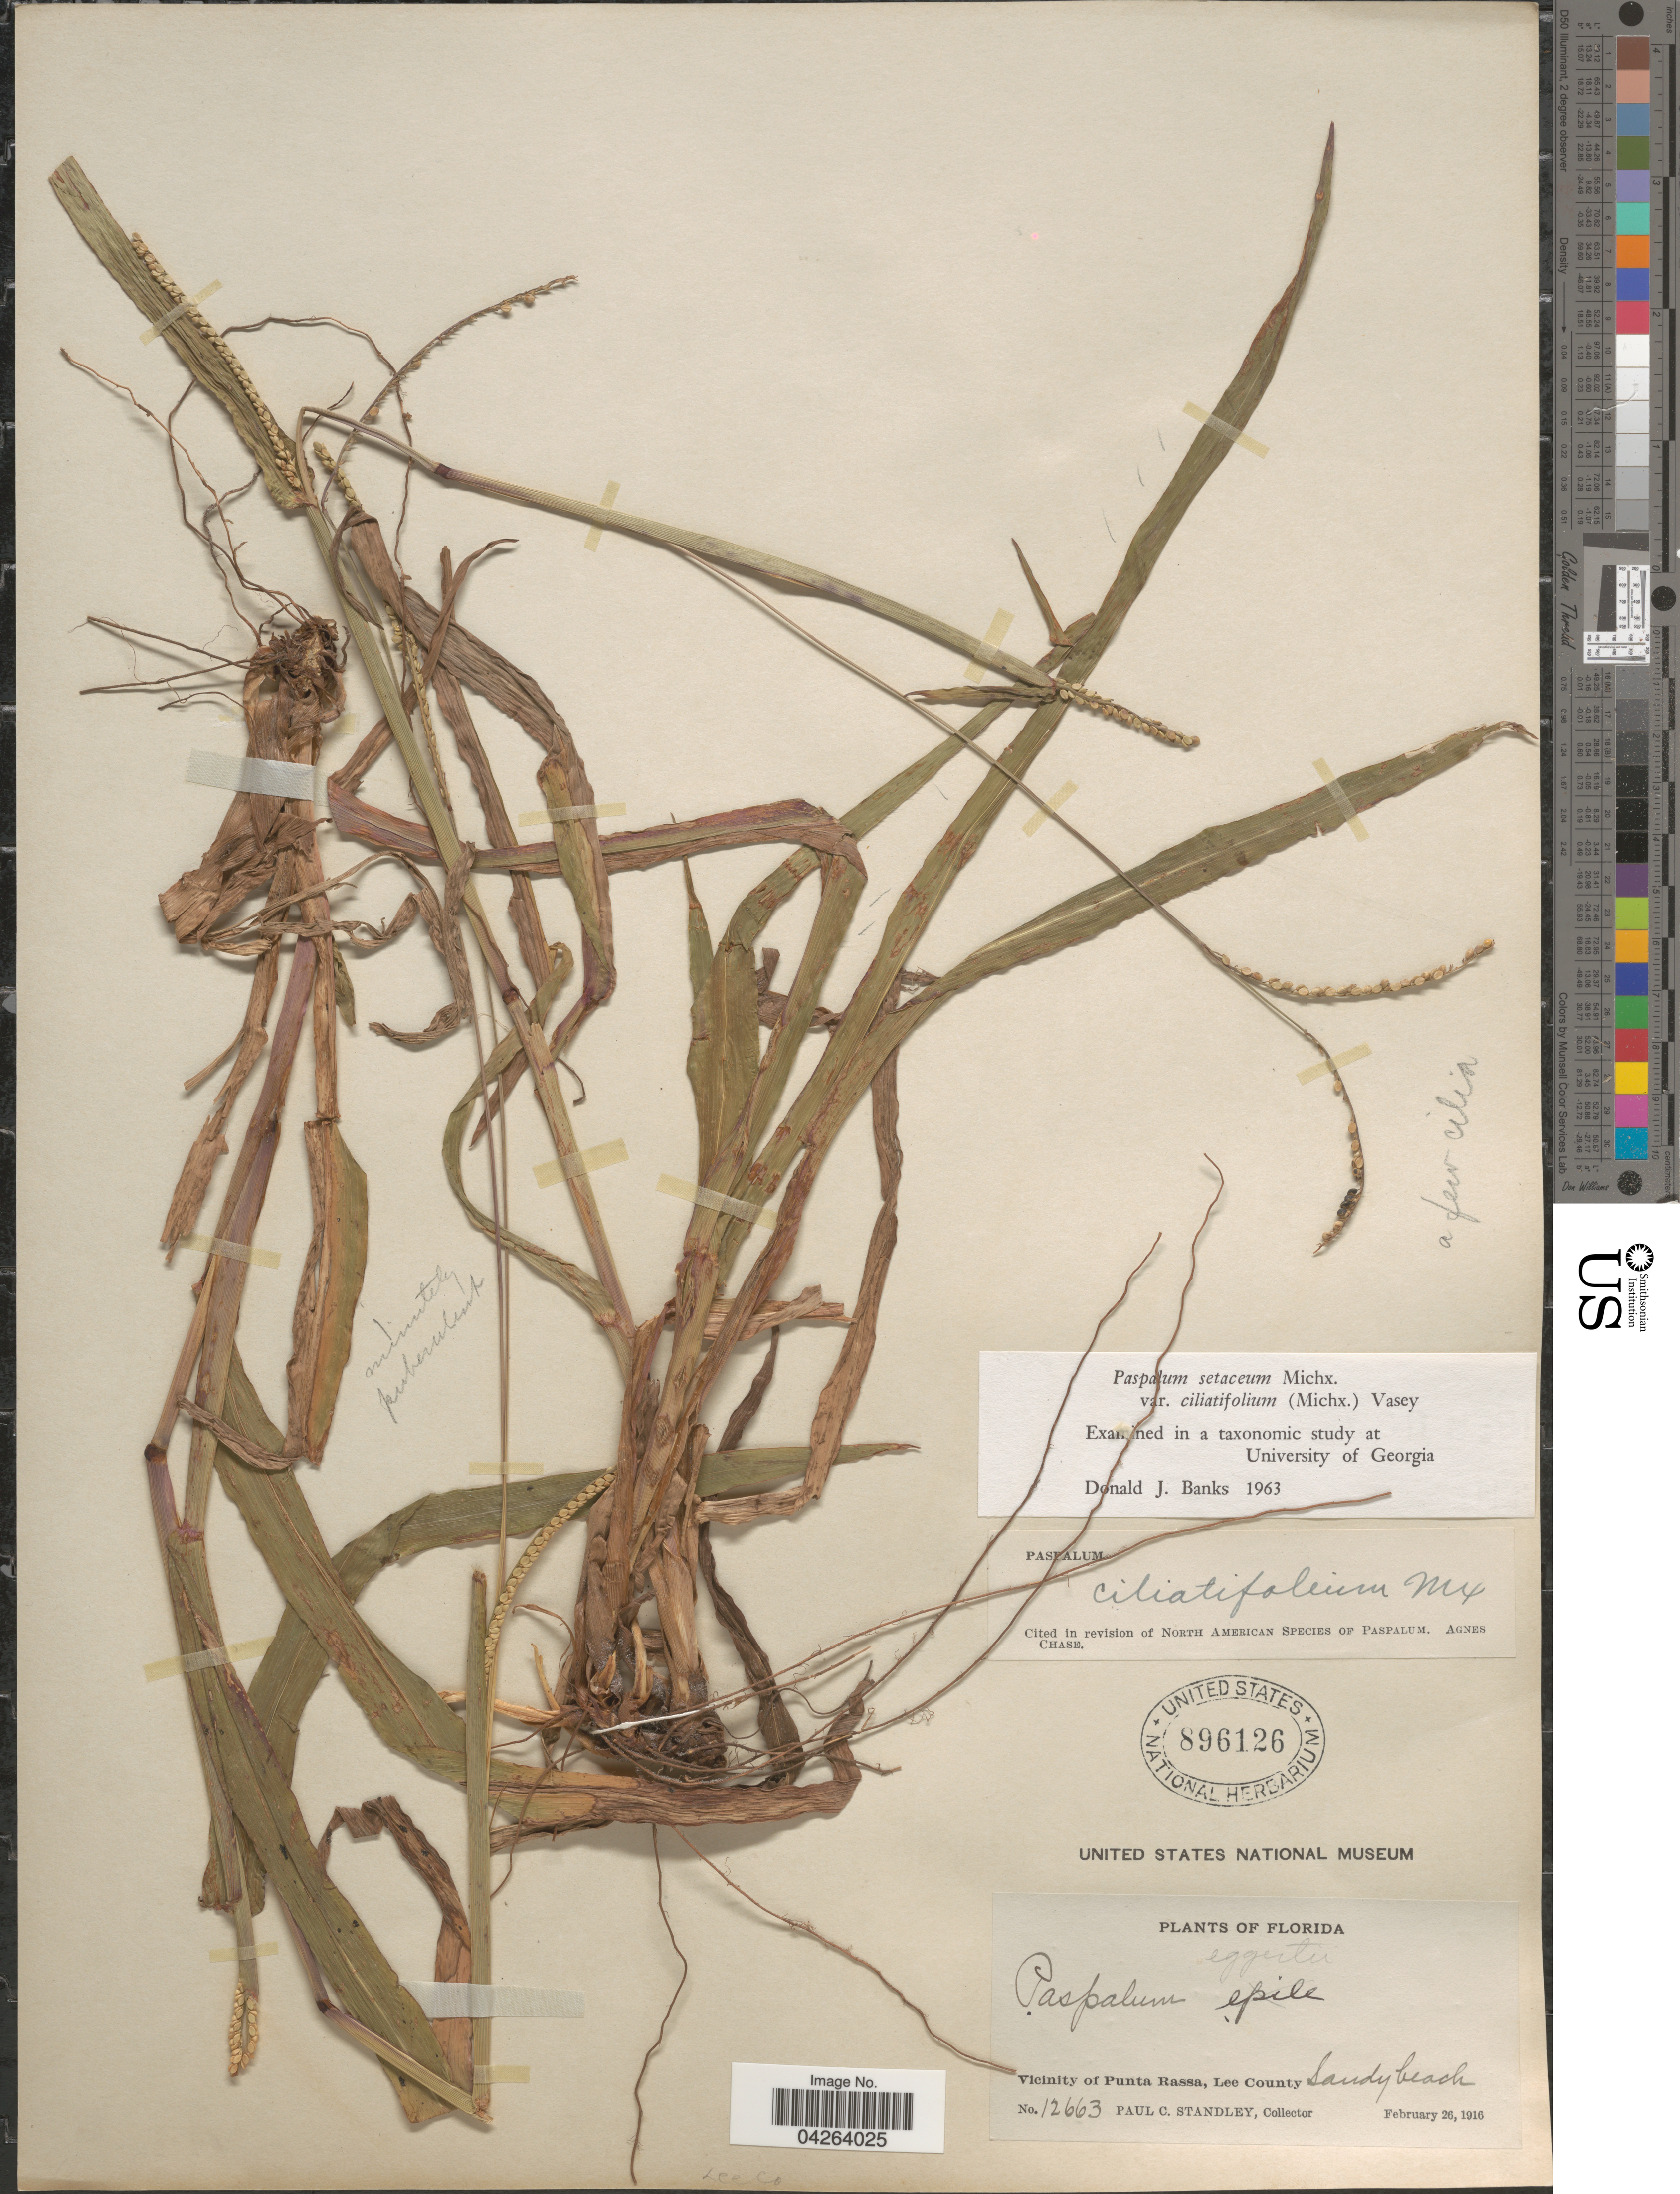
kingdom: Plantae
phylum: Tracheophyta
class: Liliopsida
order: Poales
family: Poaceae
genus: Paspalum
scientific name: Paspalum setaceum var. ciliatifolium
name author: (Michx.) Vasey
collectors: P. C. Standley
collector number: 12663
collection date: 1916-02-26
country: United States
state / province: Florida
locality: Vicinity of Punta Rassa, Lee County. Sandy beach.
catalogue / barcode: US 896126